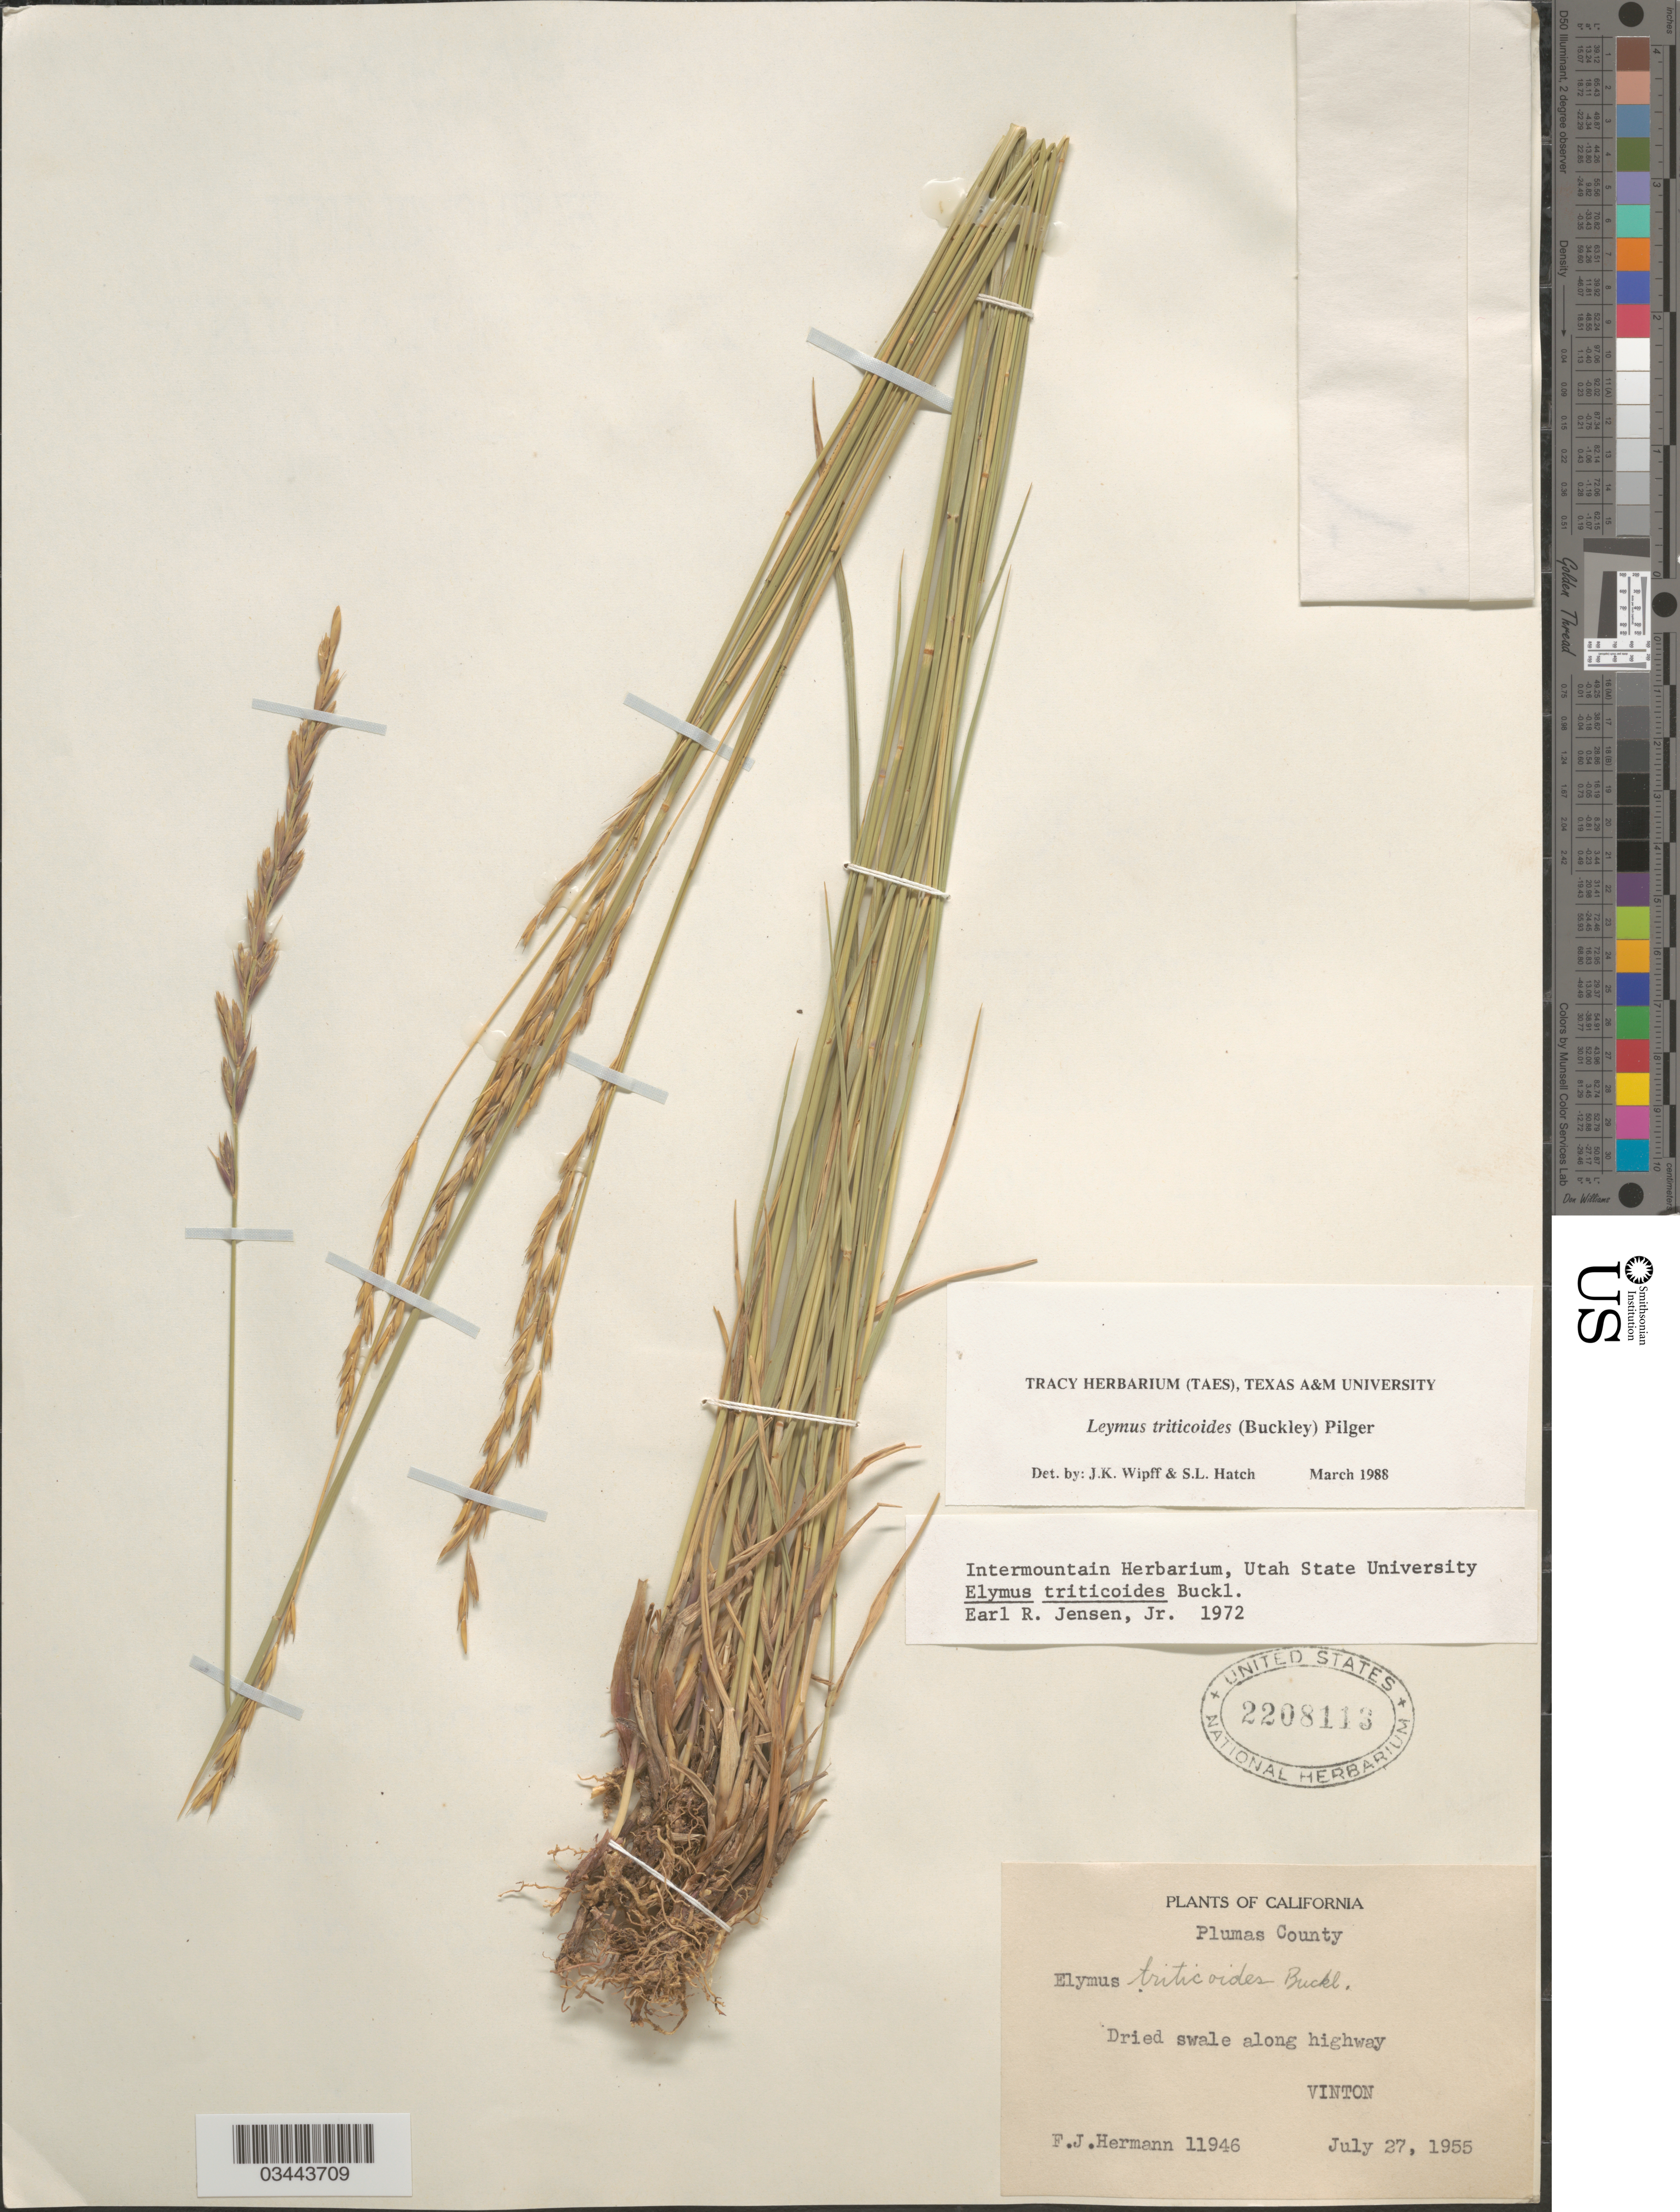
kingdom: Plantae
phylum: Tracheophyta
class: Liliopsida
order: Poales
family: Poaceae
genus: Leymus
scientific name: Leymus triticoides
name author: (Buckley) Pilg.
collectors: F. J. Hermann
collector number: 11946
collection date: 1955-07-27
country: United States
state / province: California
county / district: Plumas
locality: Plumas County. Dried swale along highway. Vinton.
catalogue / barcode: US 2208113